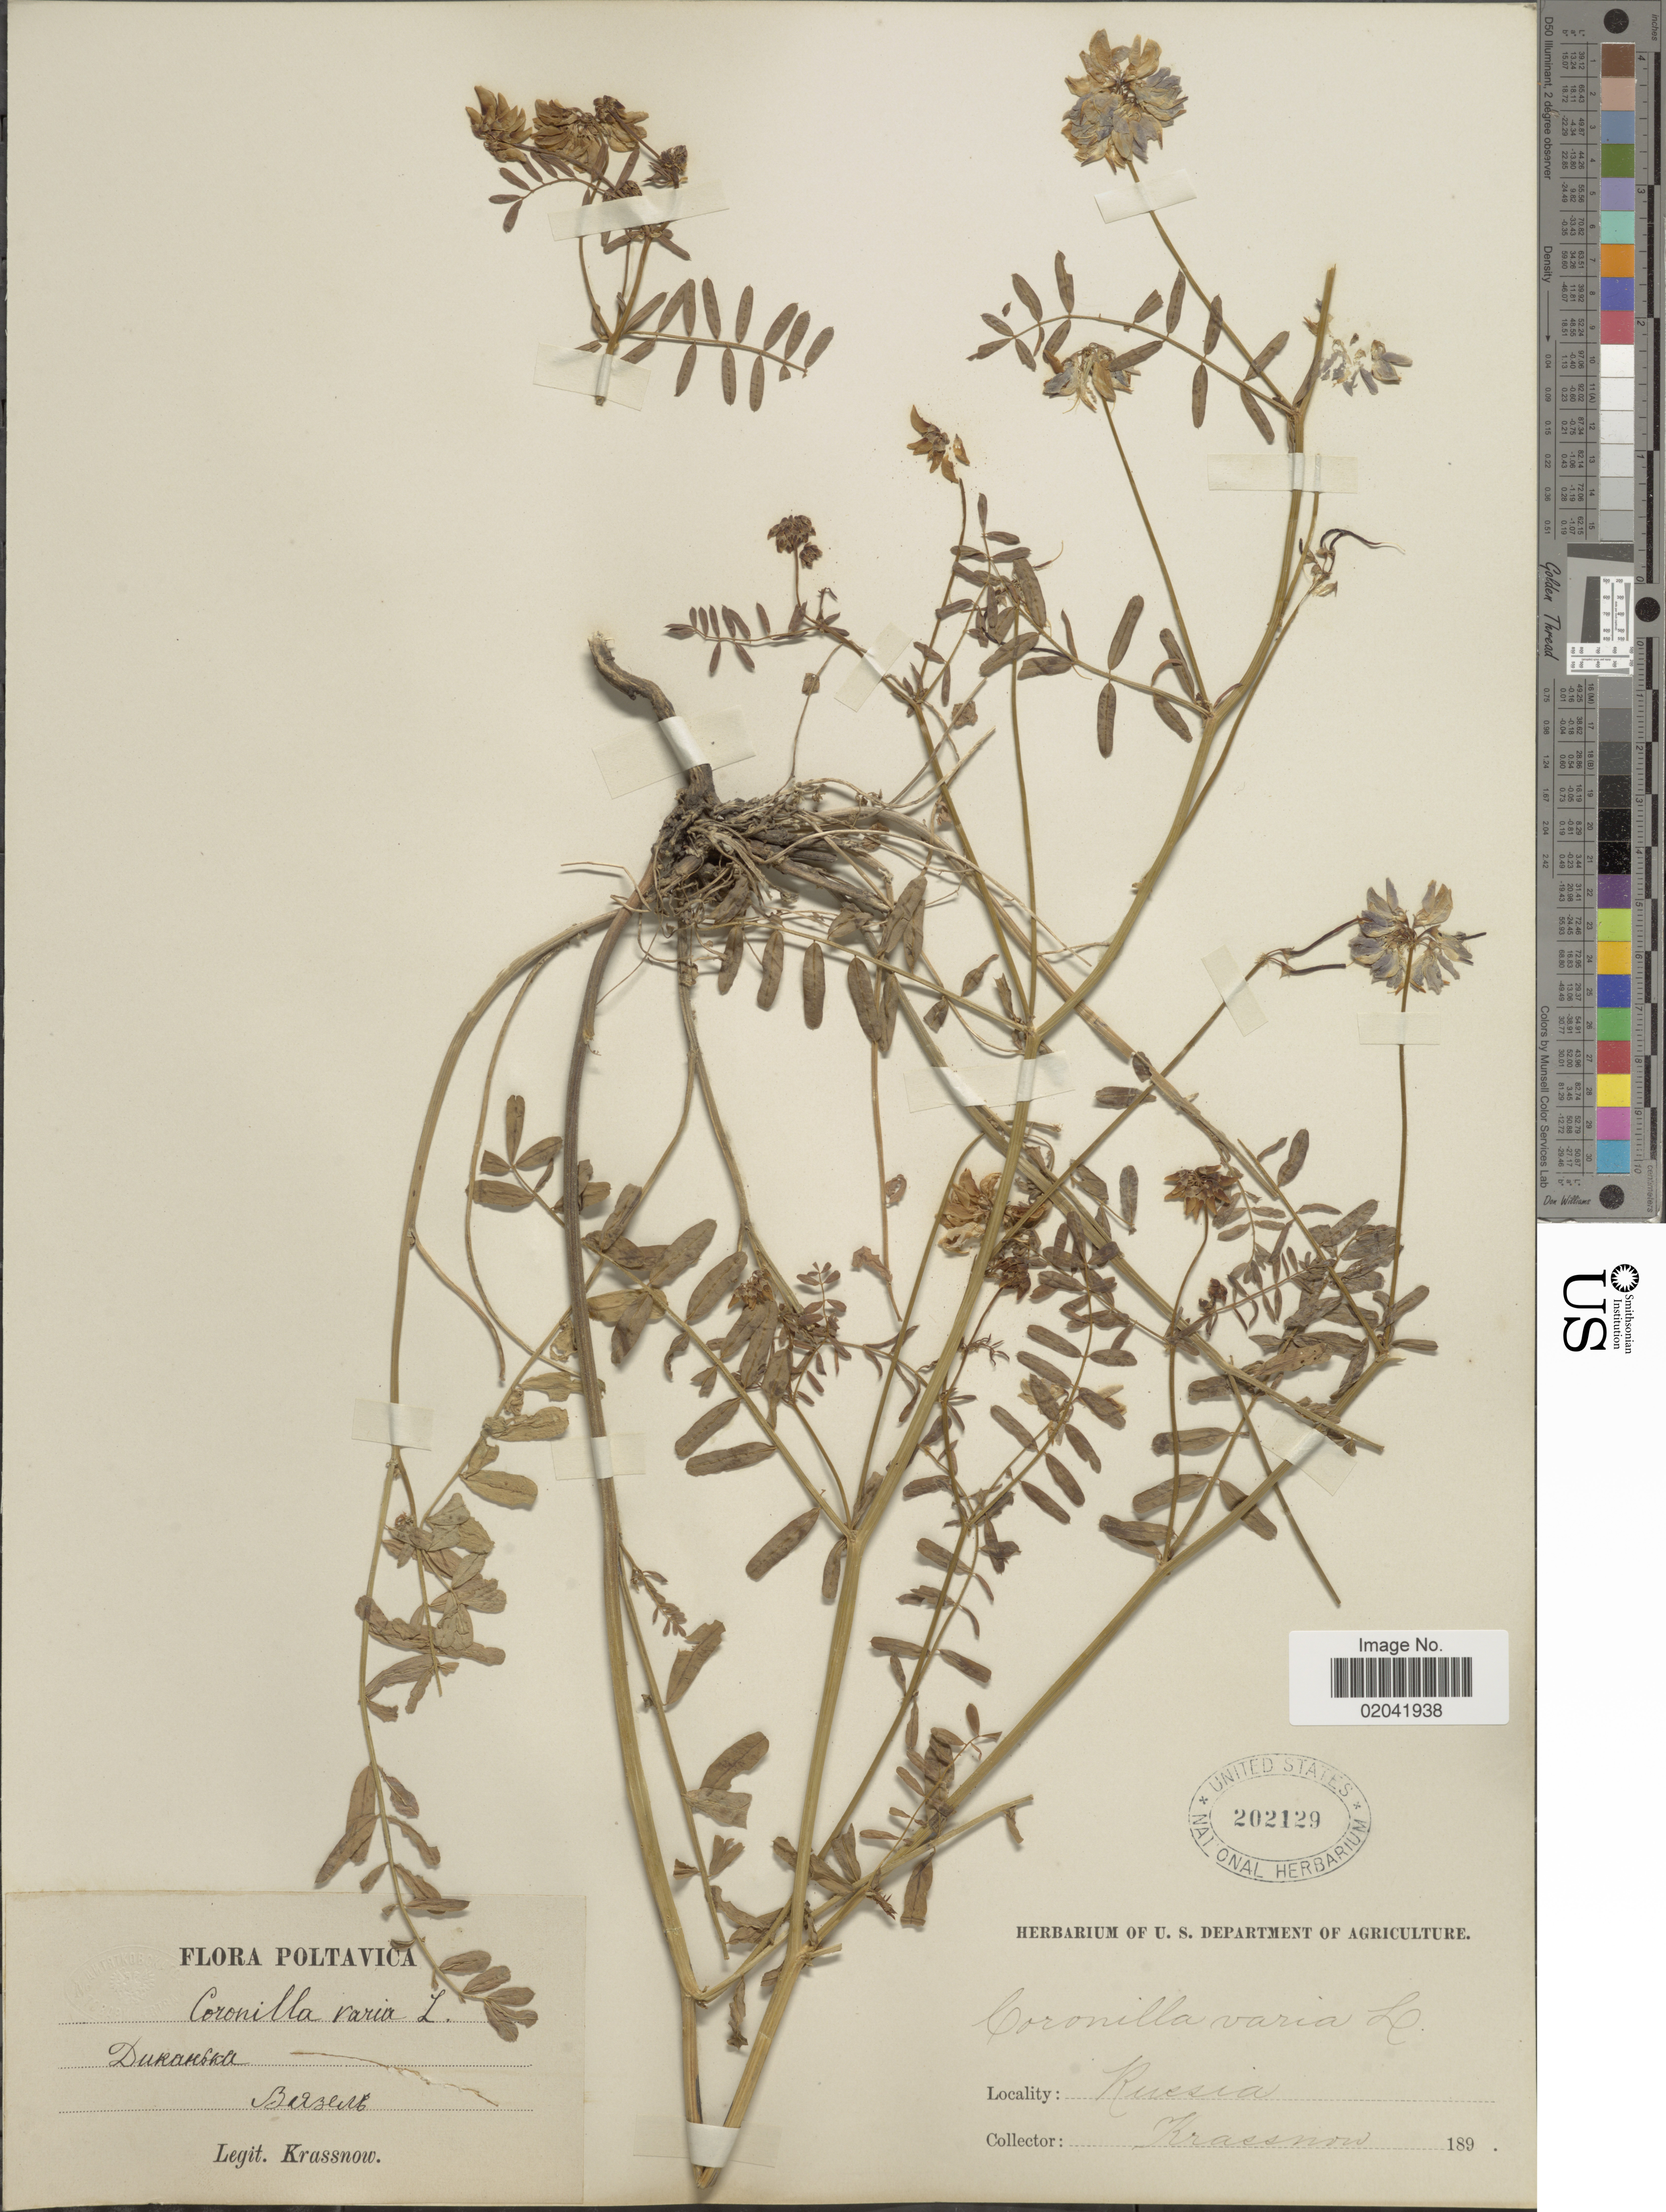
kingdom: Plantae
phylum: Tracheophyta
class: Magnoliopsida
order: Fabales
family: Fabaceae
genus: Coronilla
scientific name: Coronilla varia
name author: L.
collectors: -. Krassnow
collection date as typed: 189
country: Ukraine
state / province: Poltava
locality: Dykanka.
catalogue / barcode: US 202129